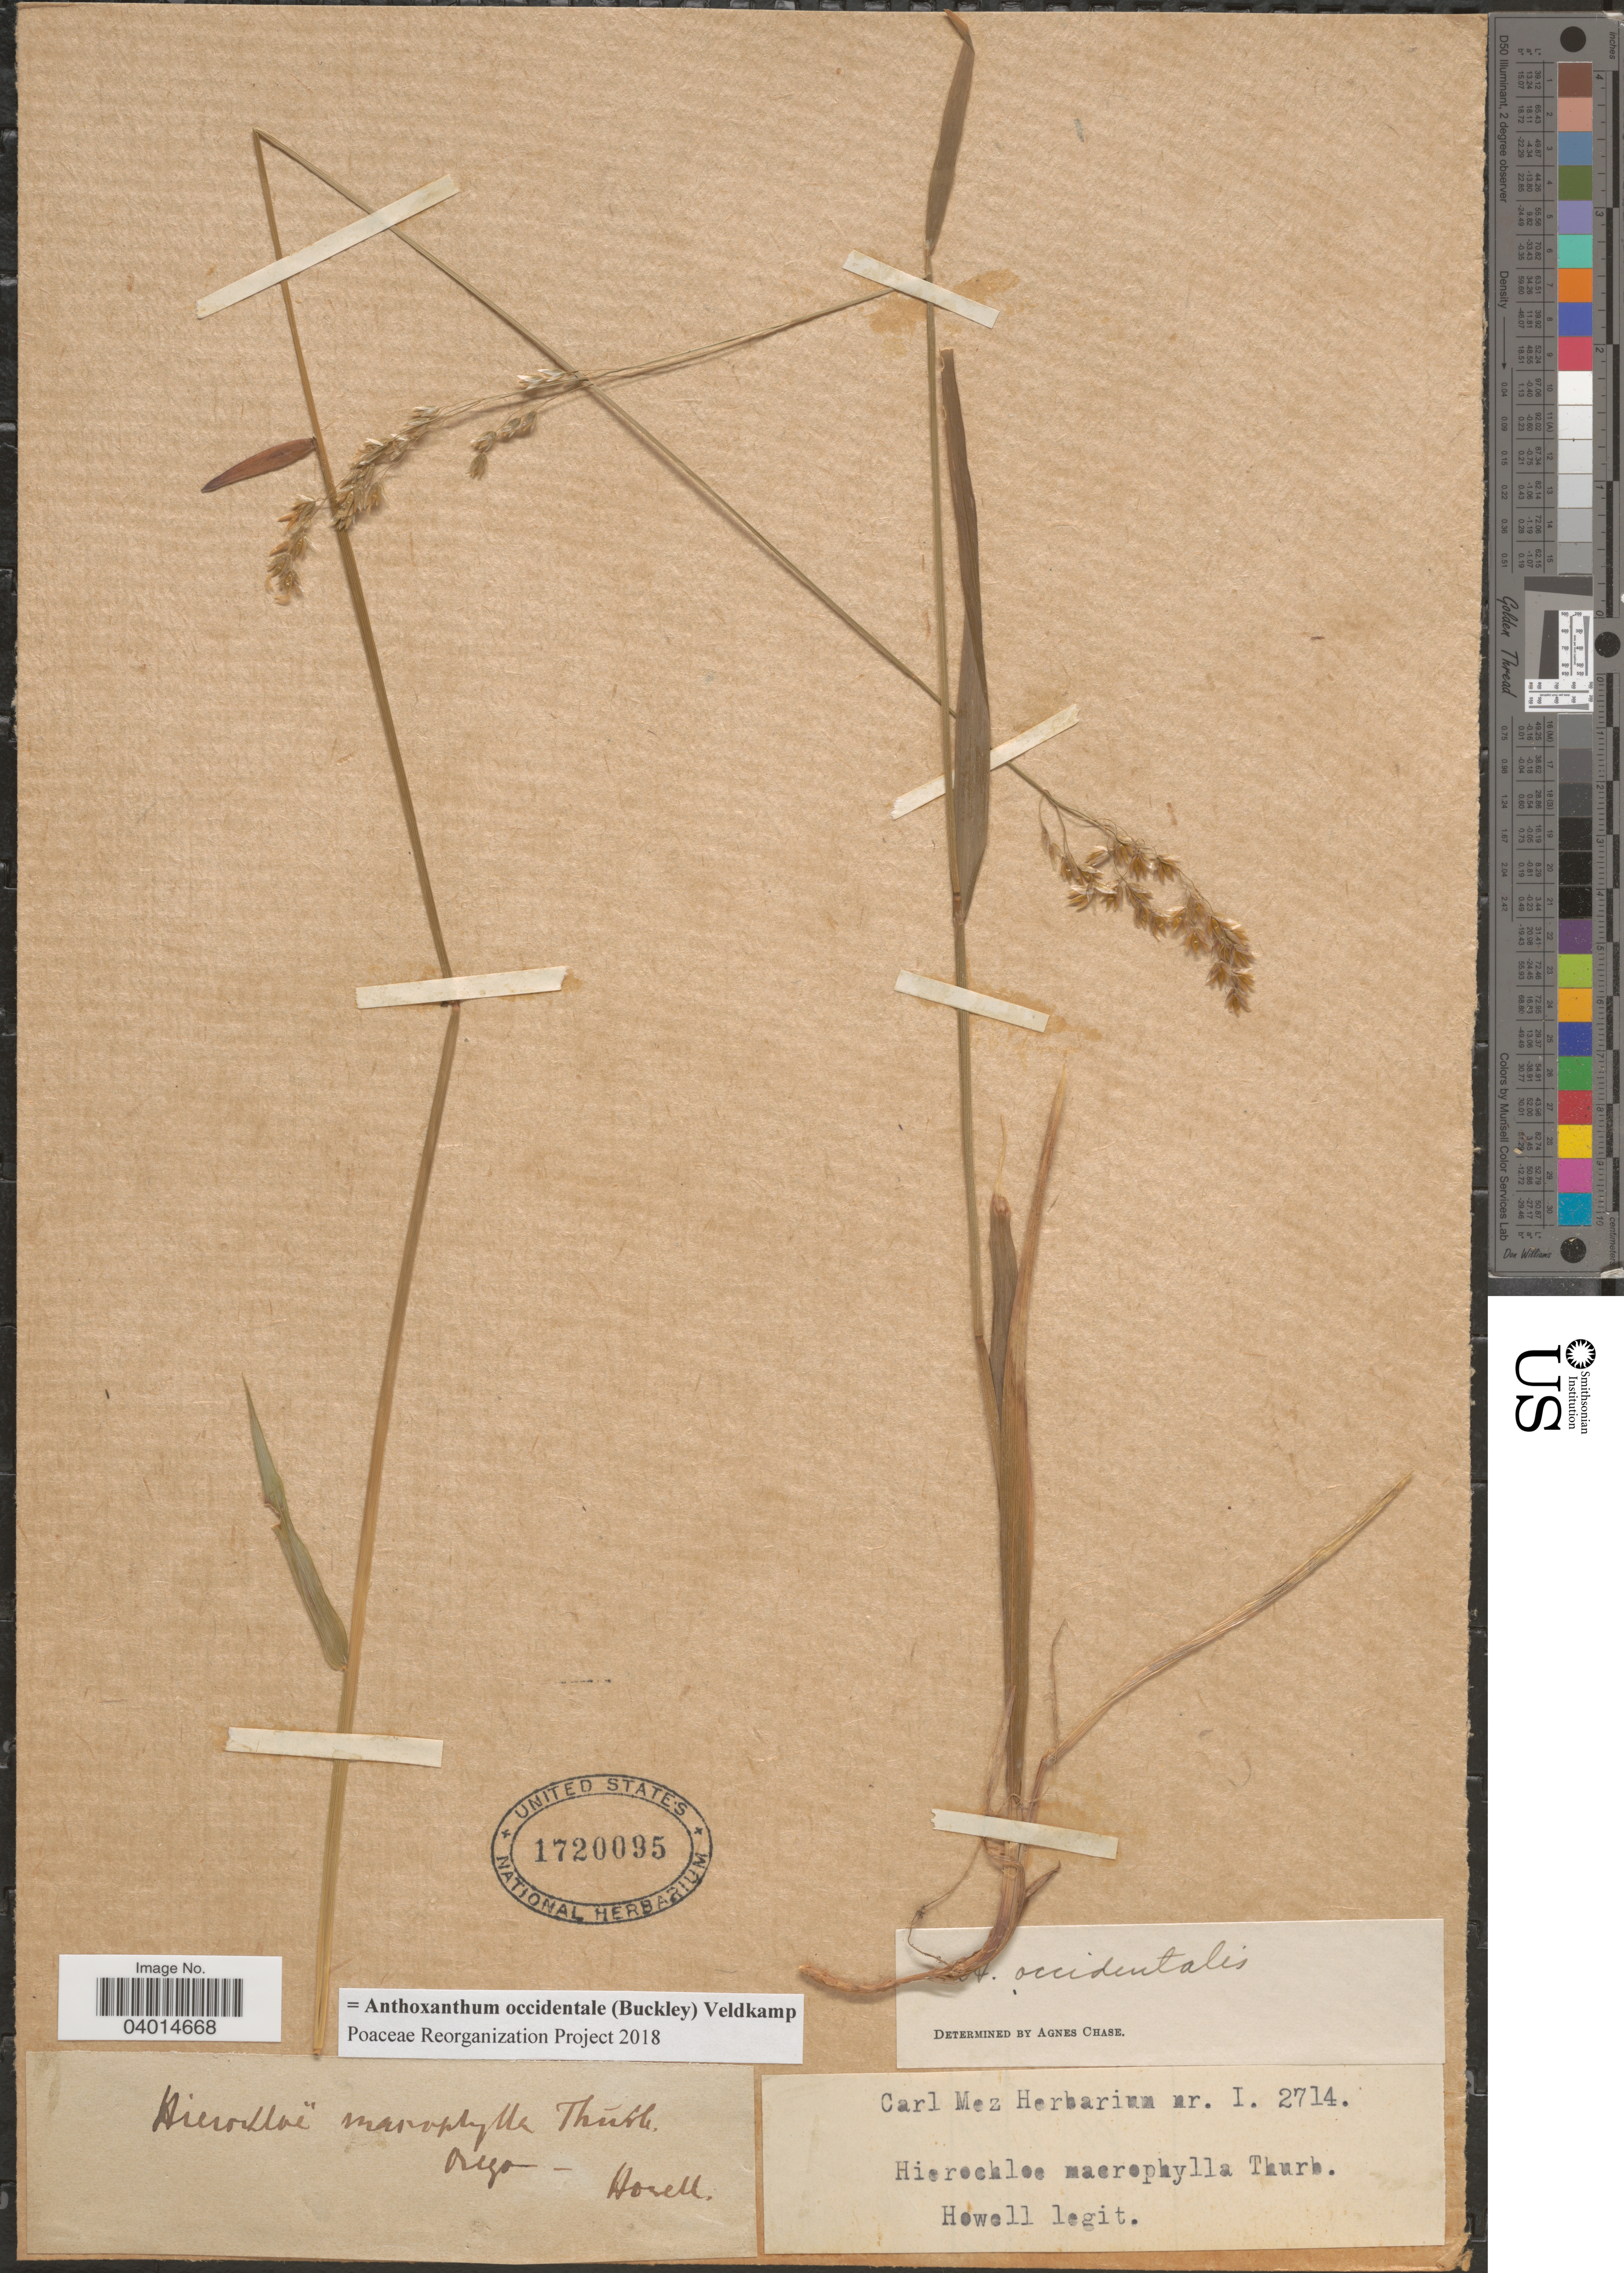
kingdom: Plantae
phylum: Tracheophyta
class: Liliopsida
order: Poales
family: Poaceae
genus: Anthoxanthum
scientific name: Anthoxanthum occidentale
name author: (Buckley) Veldkamp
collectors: -. Howell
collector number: I.2714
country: United States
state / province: Oregon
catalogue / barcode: US 1720095